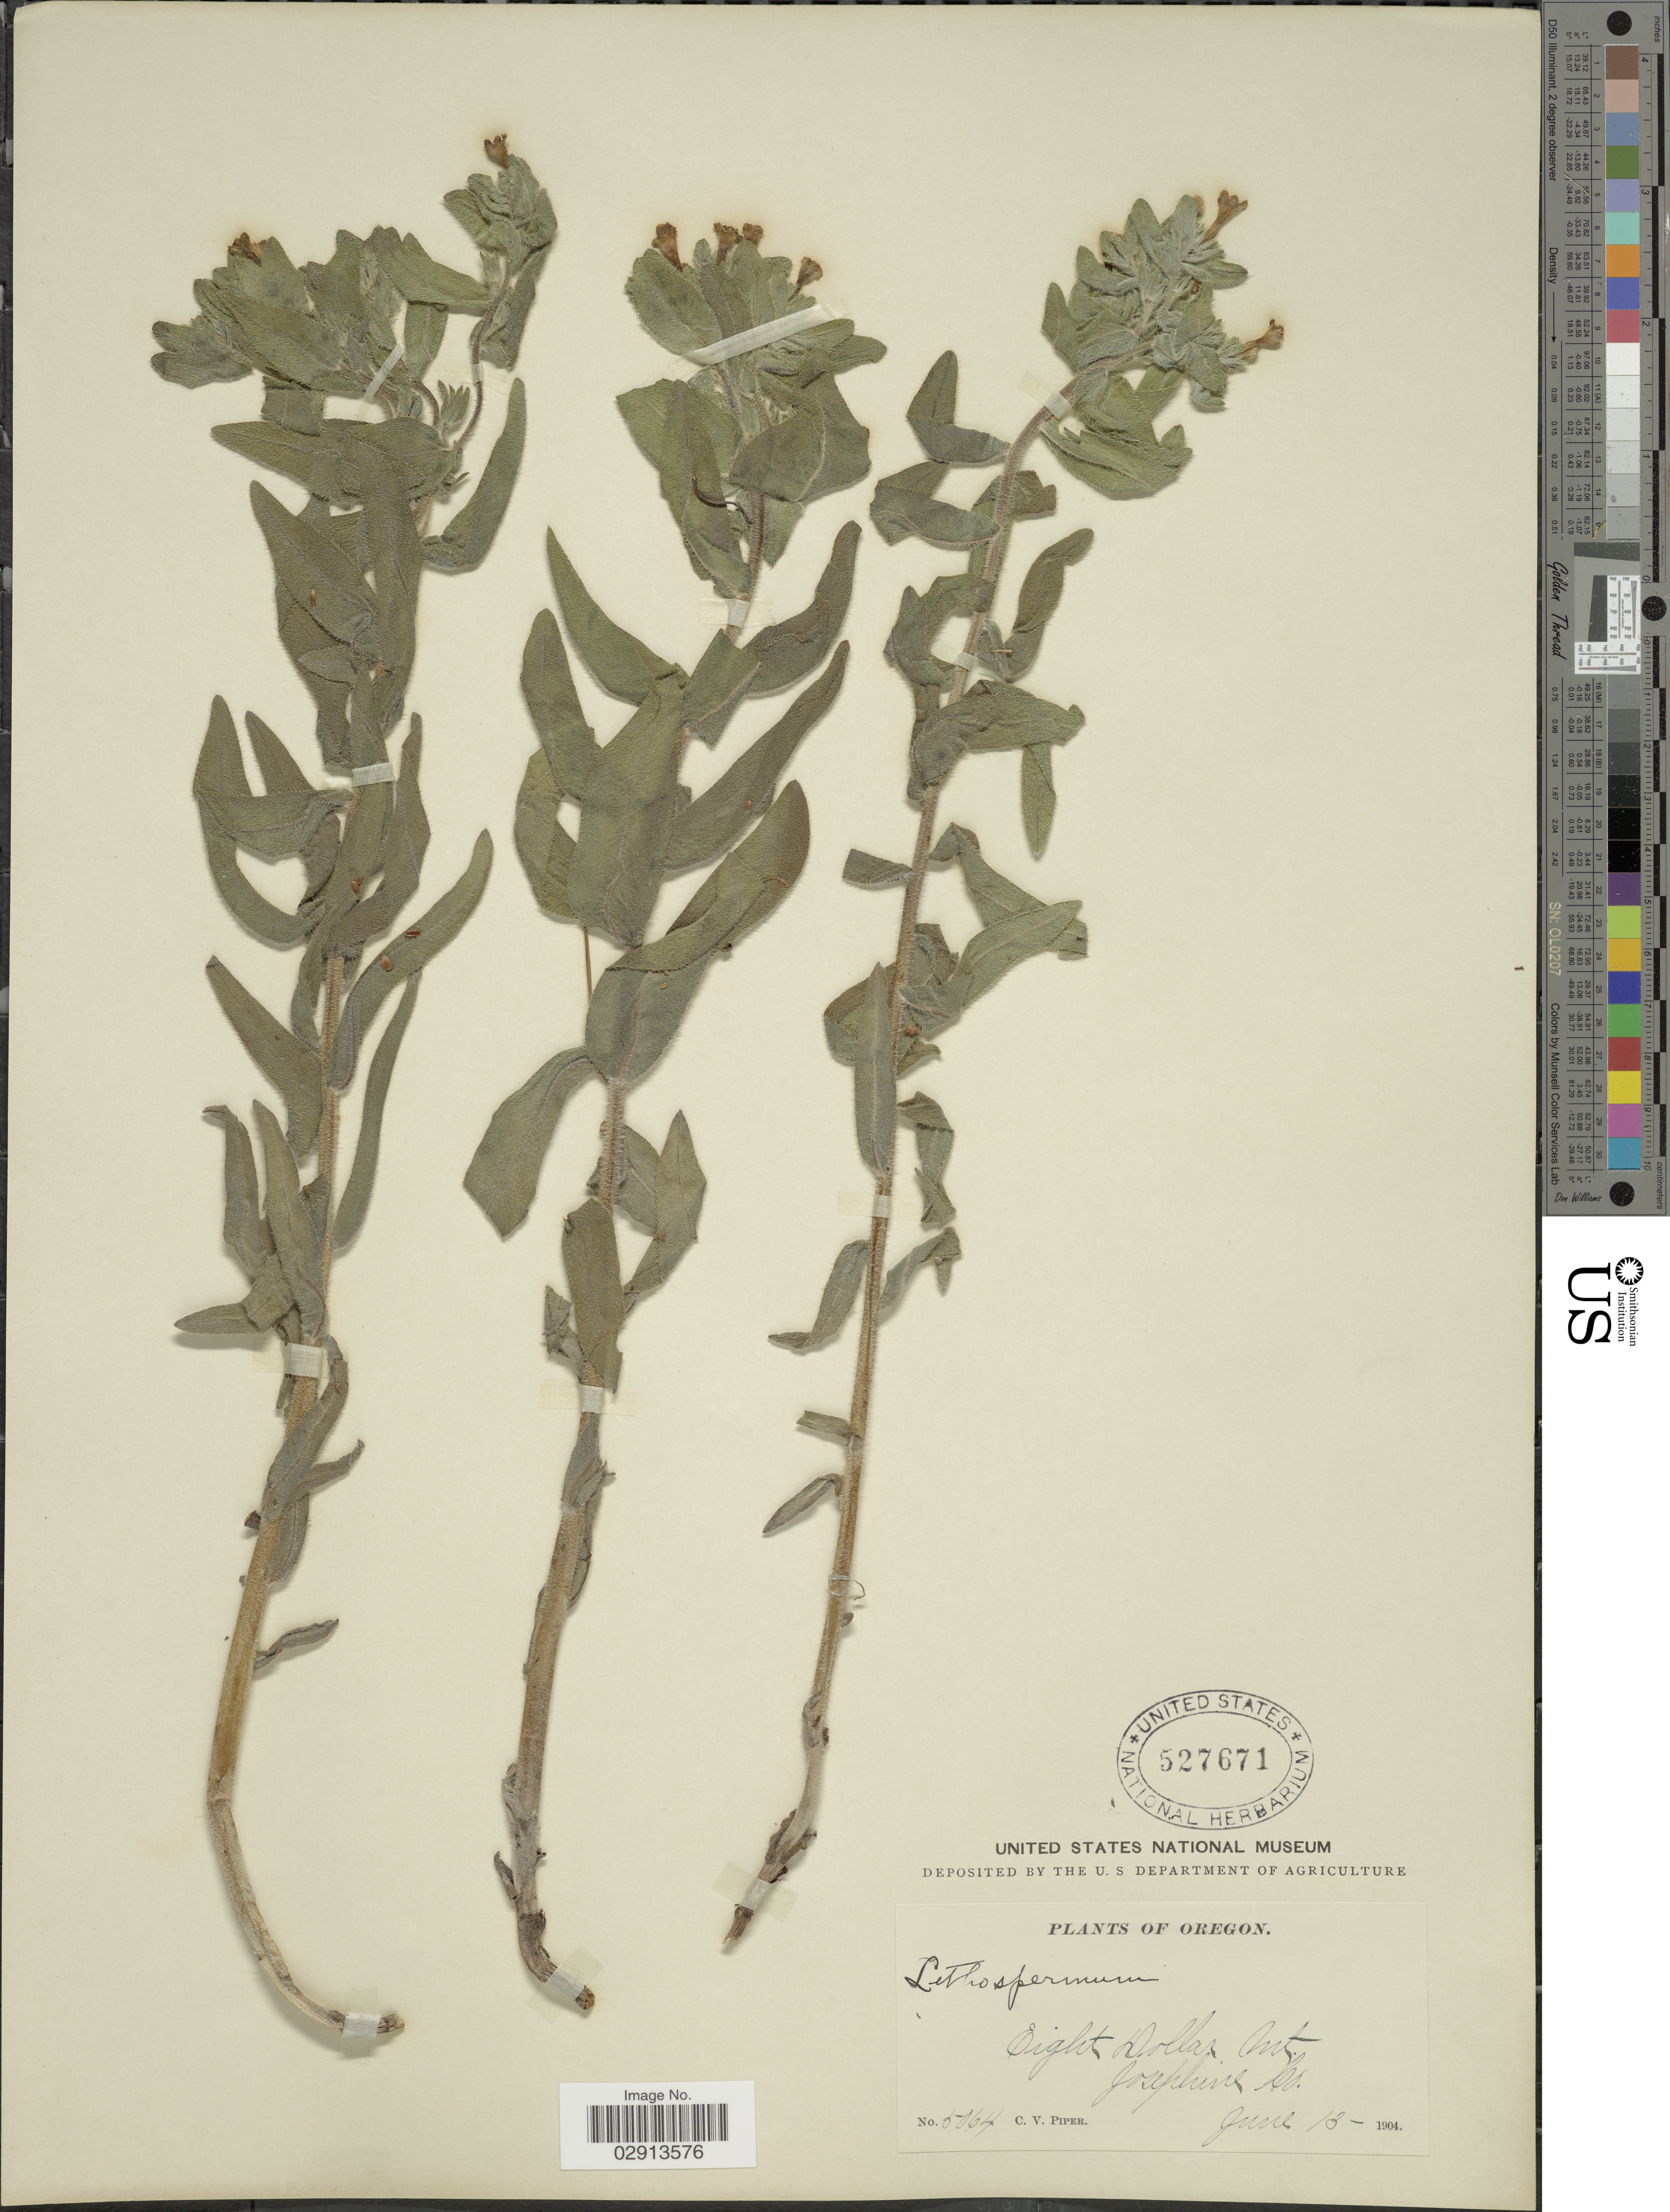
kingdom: Plantae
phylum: Tracheophyta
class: Magnoliopsida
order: Boraginales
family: Boraginaceae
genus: Lithospermum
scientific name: Lithospermum californicum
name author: A. Gray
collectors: C. V. Piper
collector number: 5064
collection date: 1904-06-13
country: United States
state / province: Oregon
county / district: Josephine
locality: Eight Dollar Mt. Josephine Co.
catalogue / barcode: US 527671